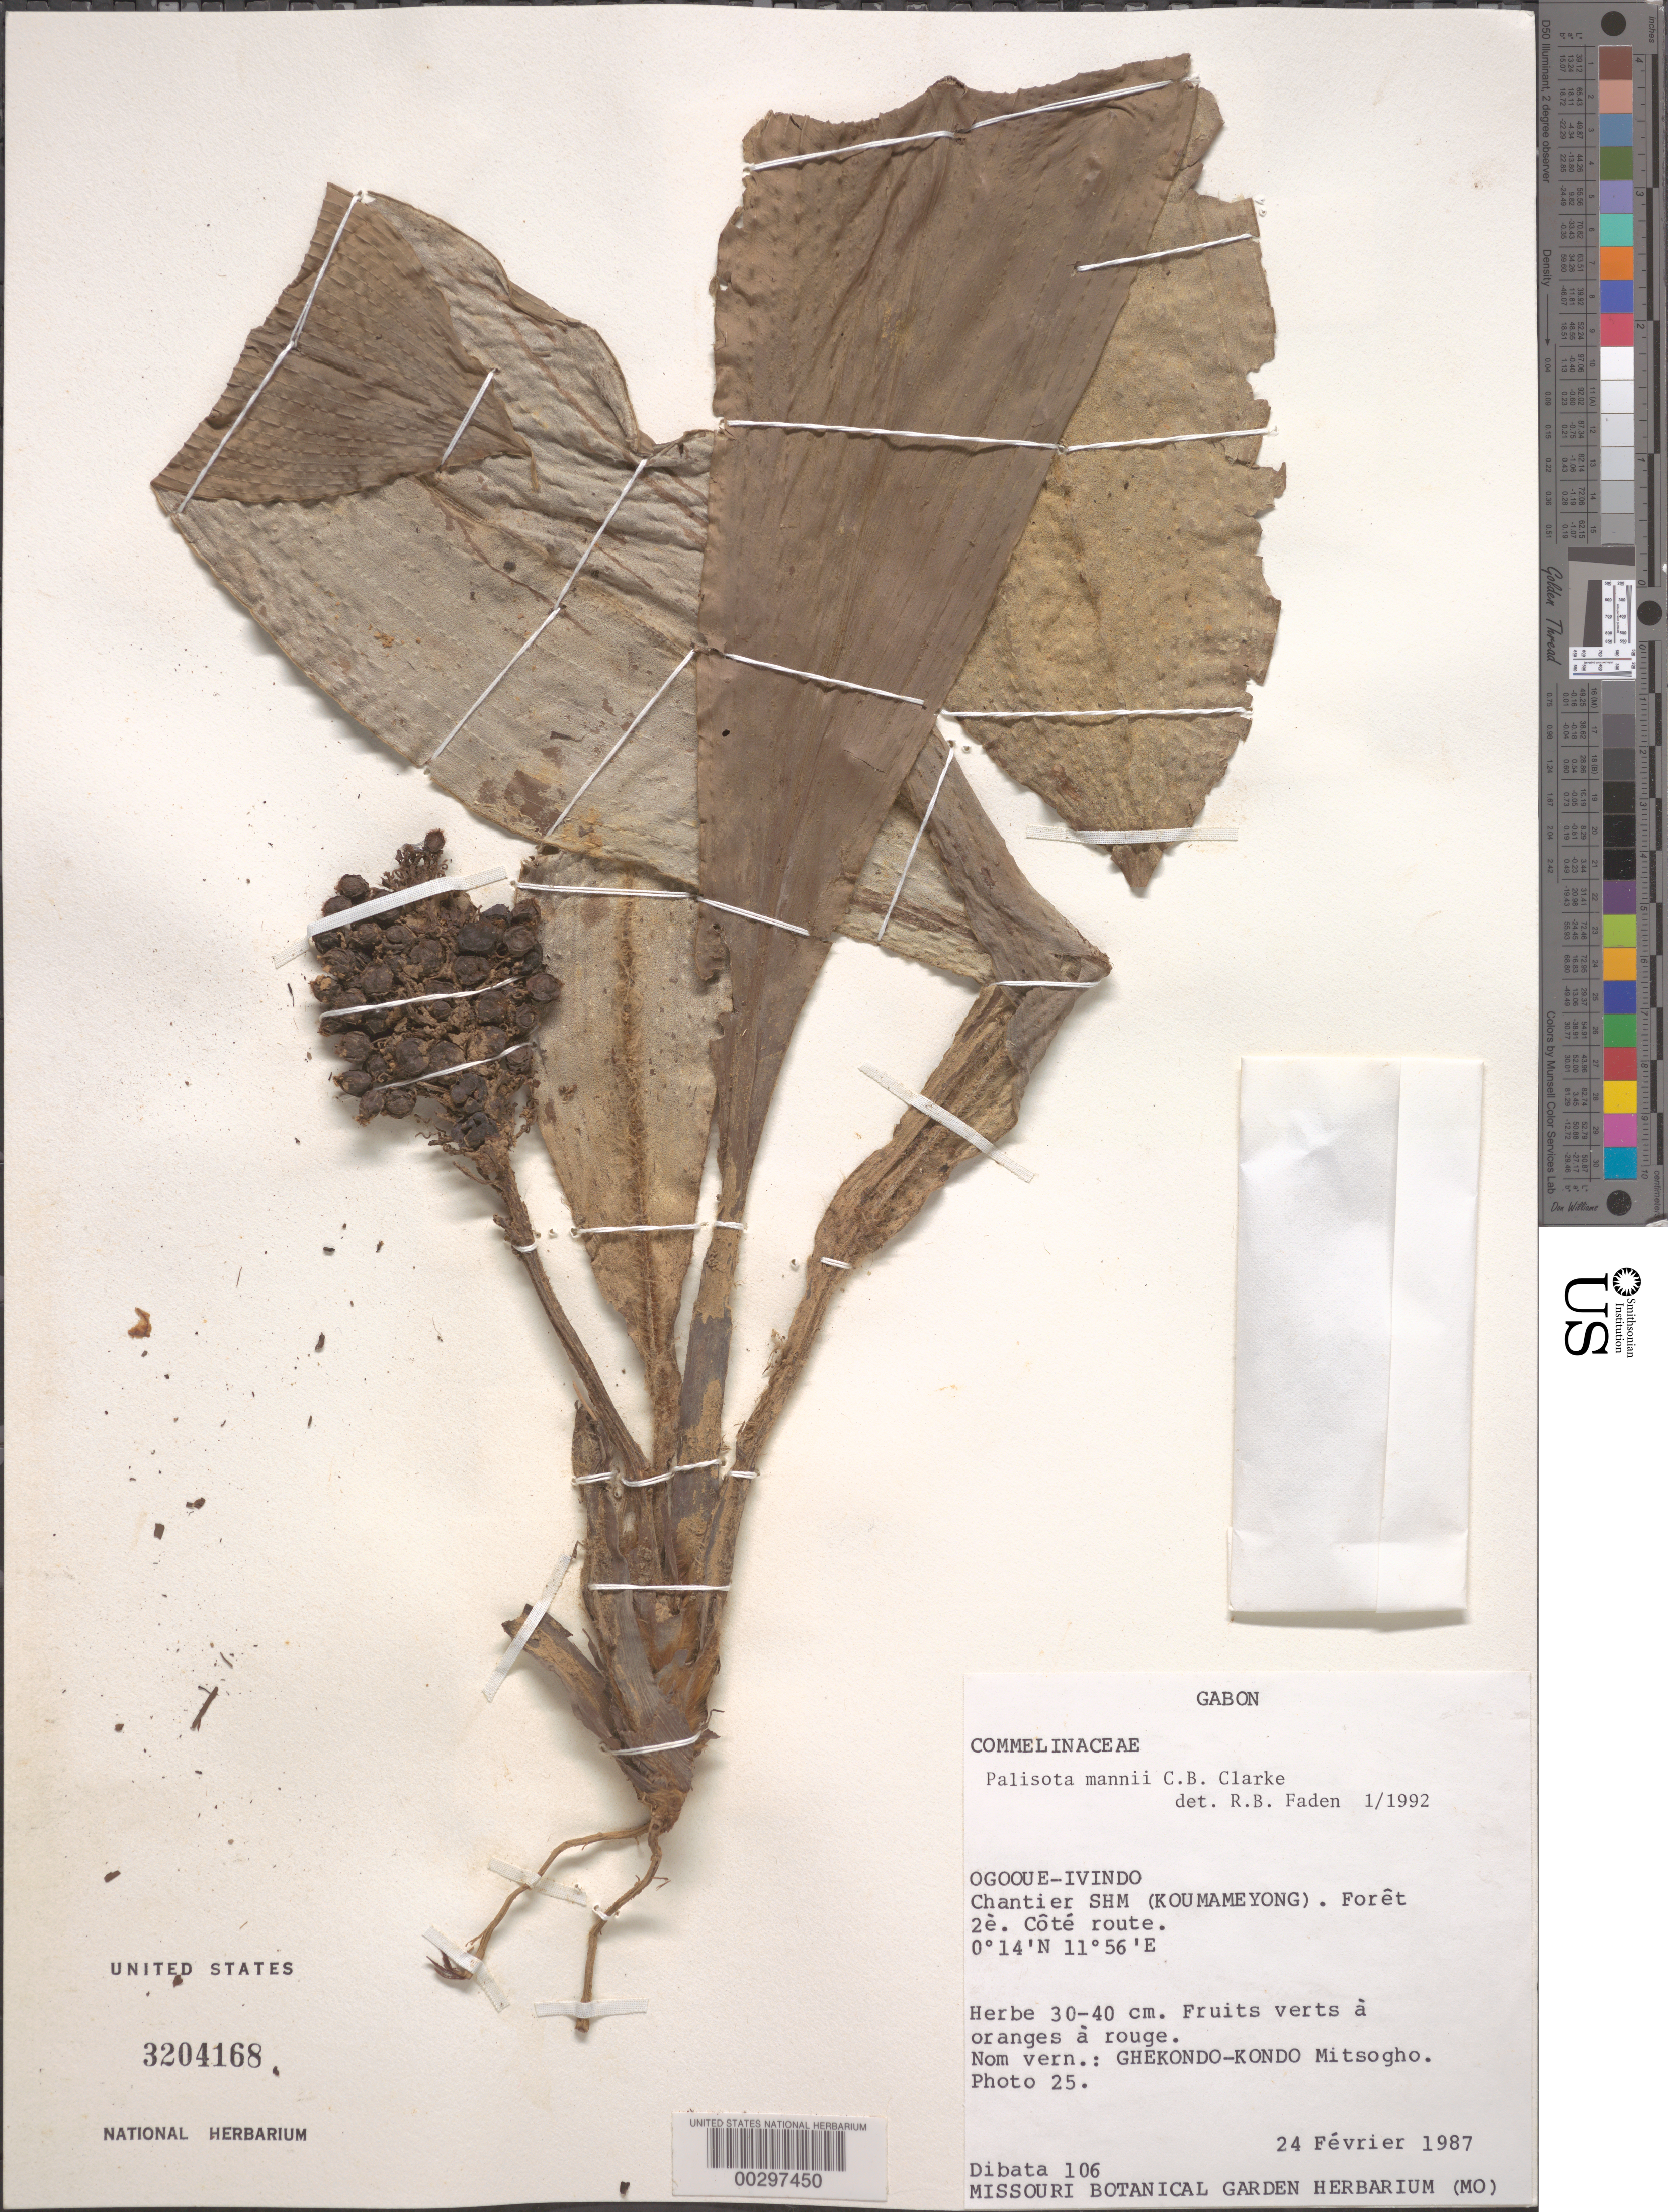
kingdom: Plantae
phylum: Tracheophyta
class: Liliopsida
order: Commelinales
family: Commelinaceae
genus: Palisota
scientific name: Palisota mannii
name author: C.B. Clarke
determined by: Faden, Robert B., (US), Smithsonian Institution - National Museum of Natural History (UNITED STATES)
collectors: J. Dibata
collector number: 106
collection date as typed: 24 Feb 1987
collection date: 1987-02-24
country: Gabon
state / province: Ogooué-ivindo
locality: Chantier Koumameyong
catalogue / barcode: US 3204168